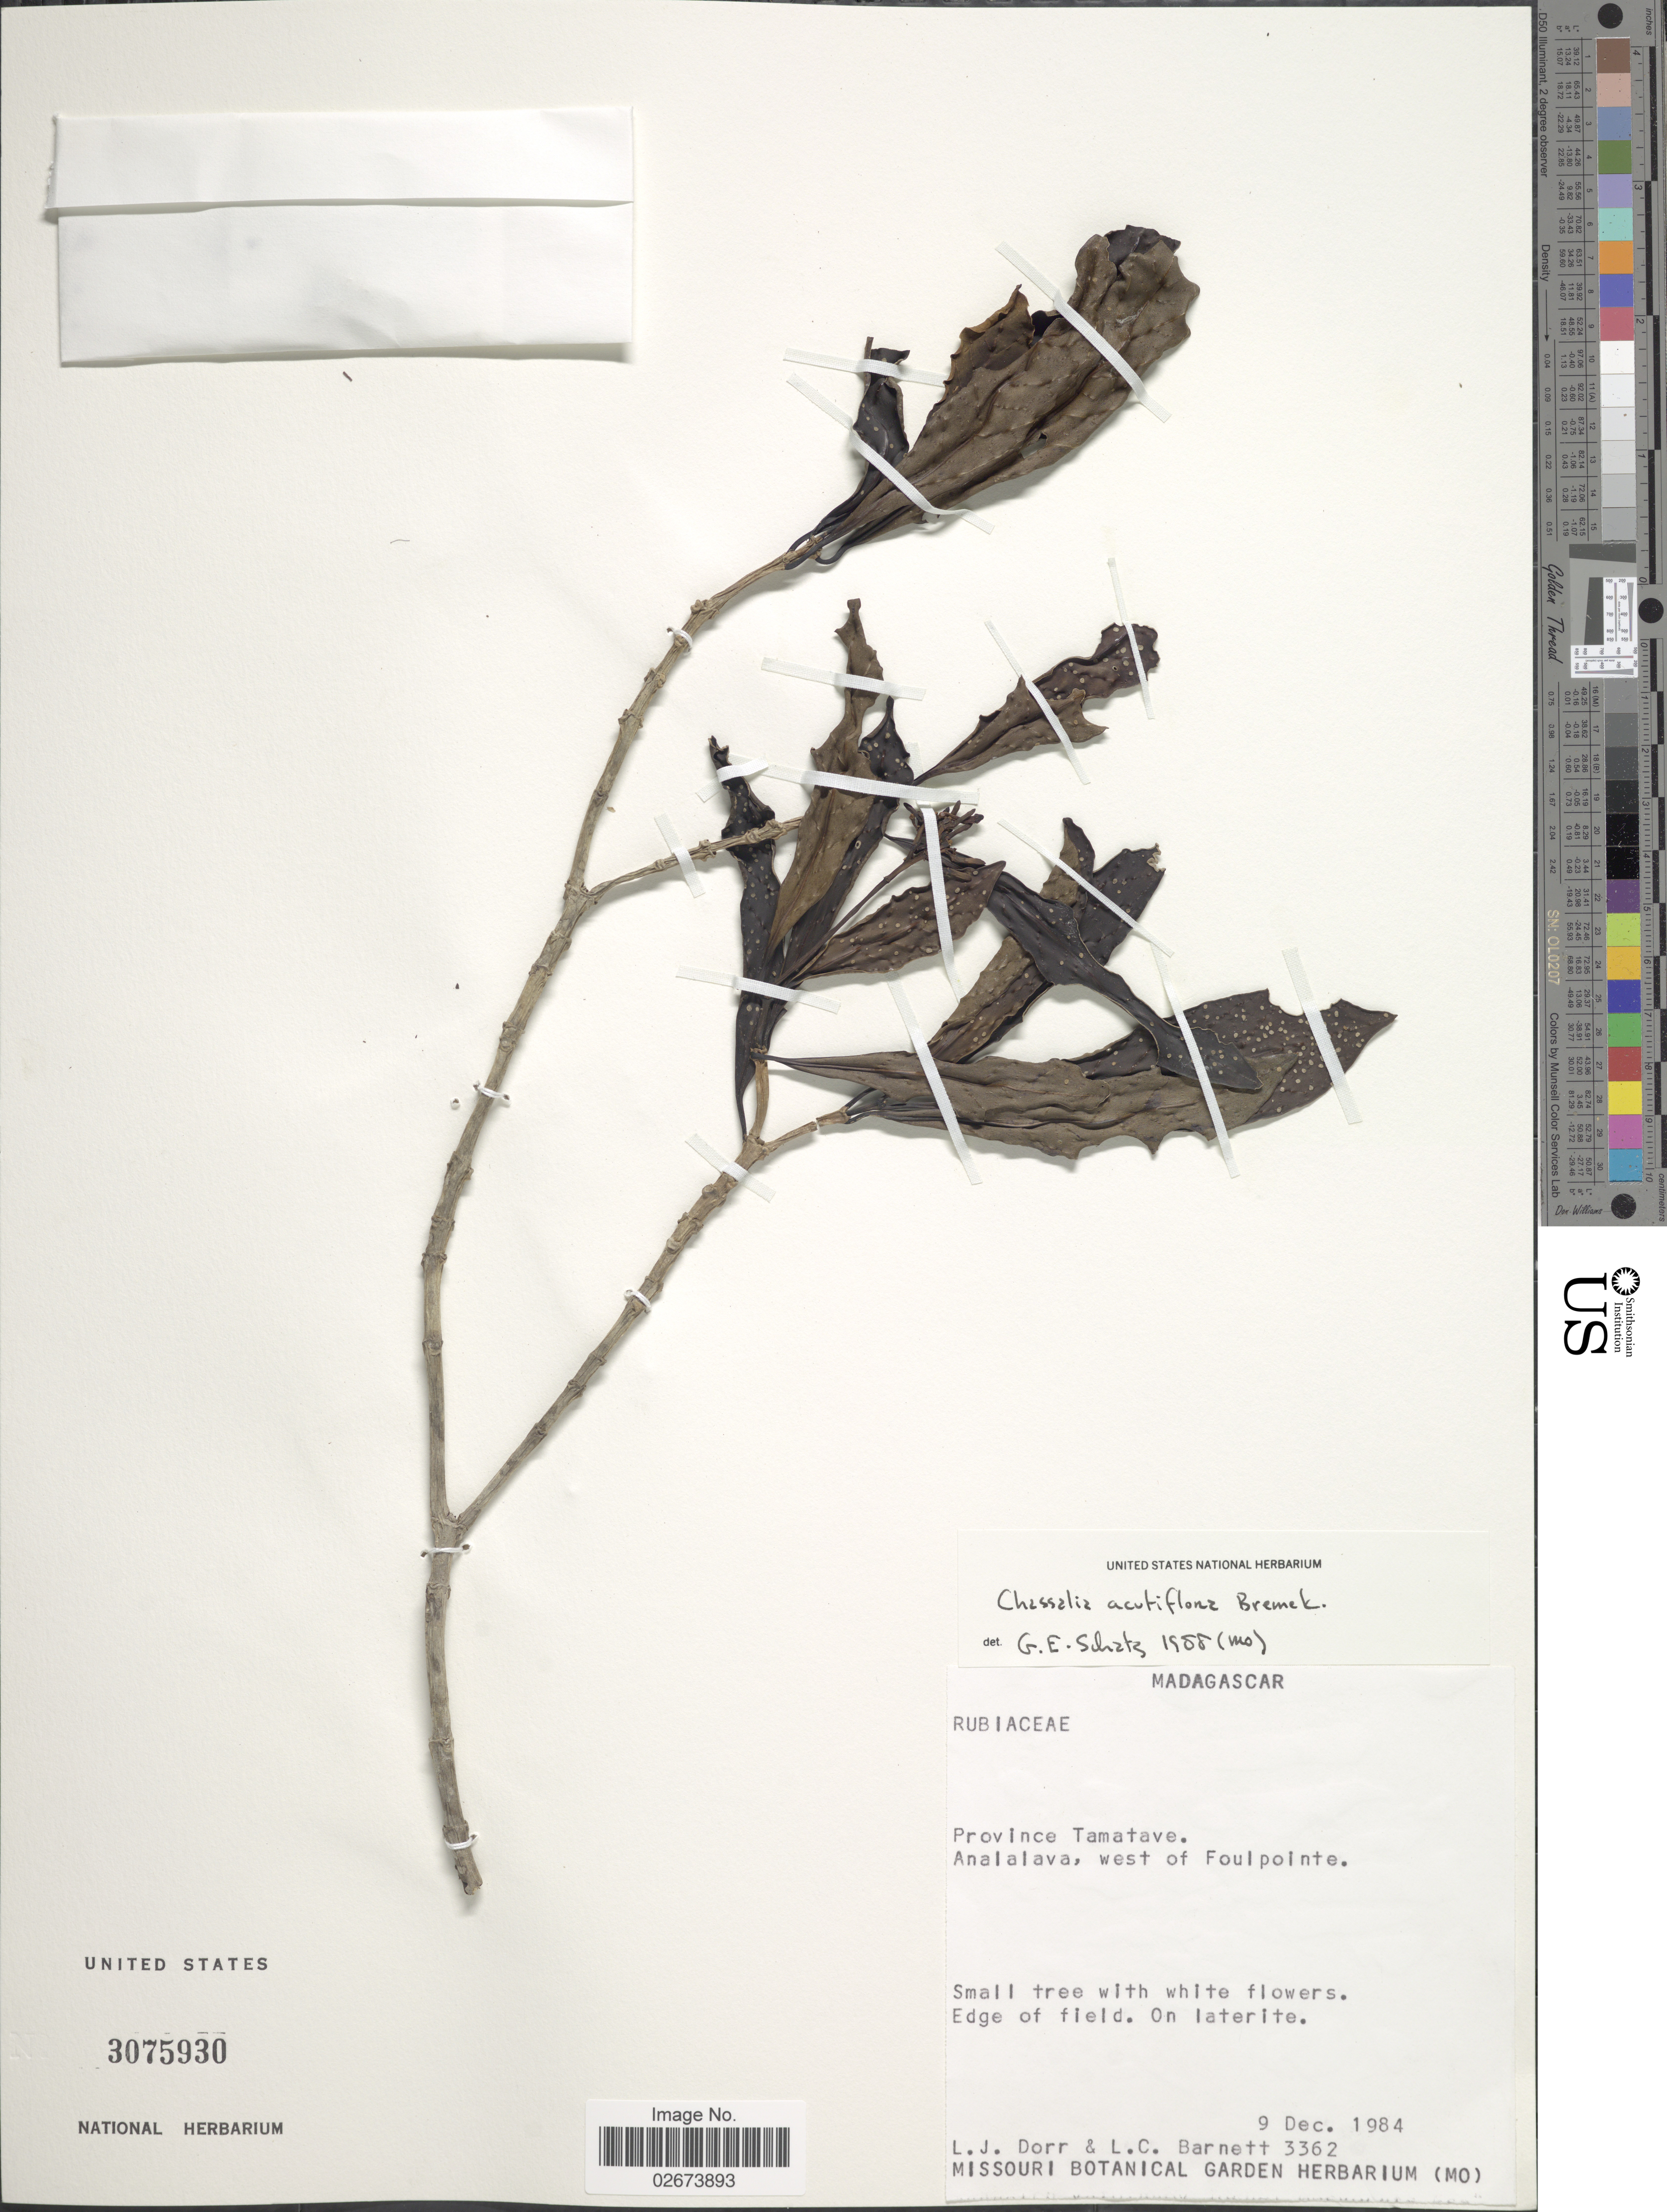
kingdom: Plantae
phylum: Tracheophyta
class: Magnoliopsida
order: Gentianales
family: Rubiaceae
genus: Chassalia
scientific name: Chassalia acutiflora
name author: Bremek.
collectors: L. J. Dorr & L. C. Barnett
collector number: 3362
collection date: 1984-12-09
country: Madagascar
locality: Province Tamatave, Analalava, west of Foulpointe, edge of field.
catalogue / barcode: US 3075930